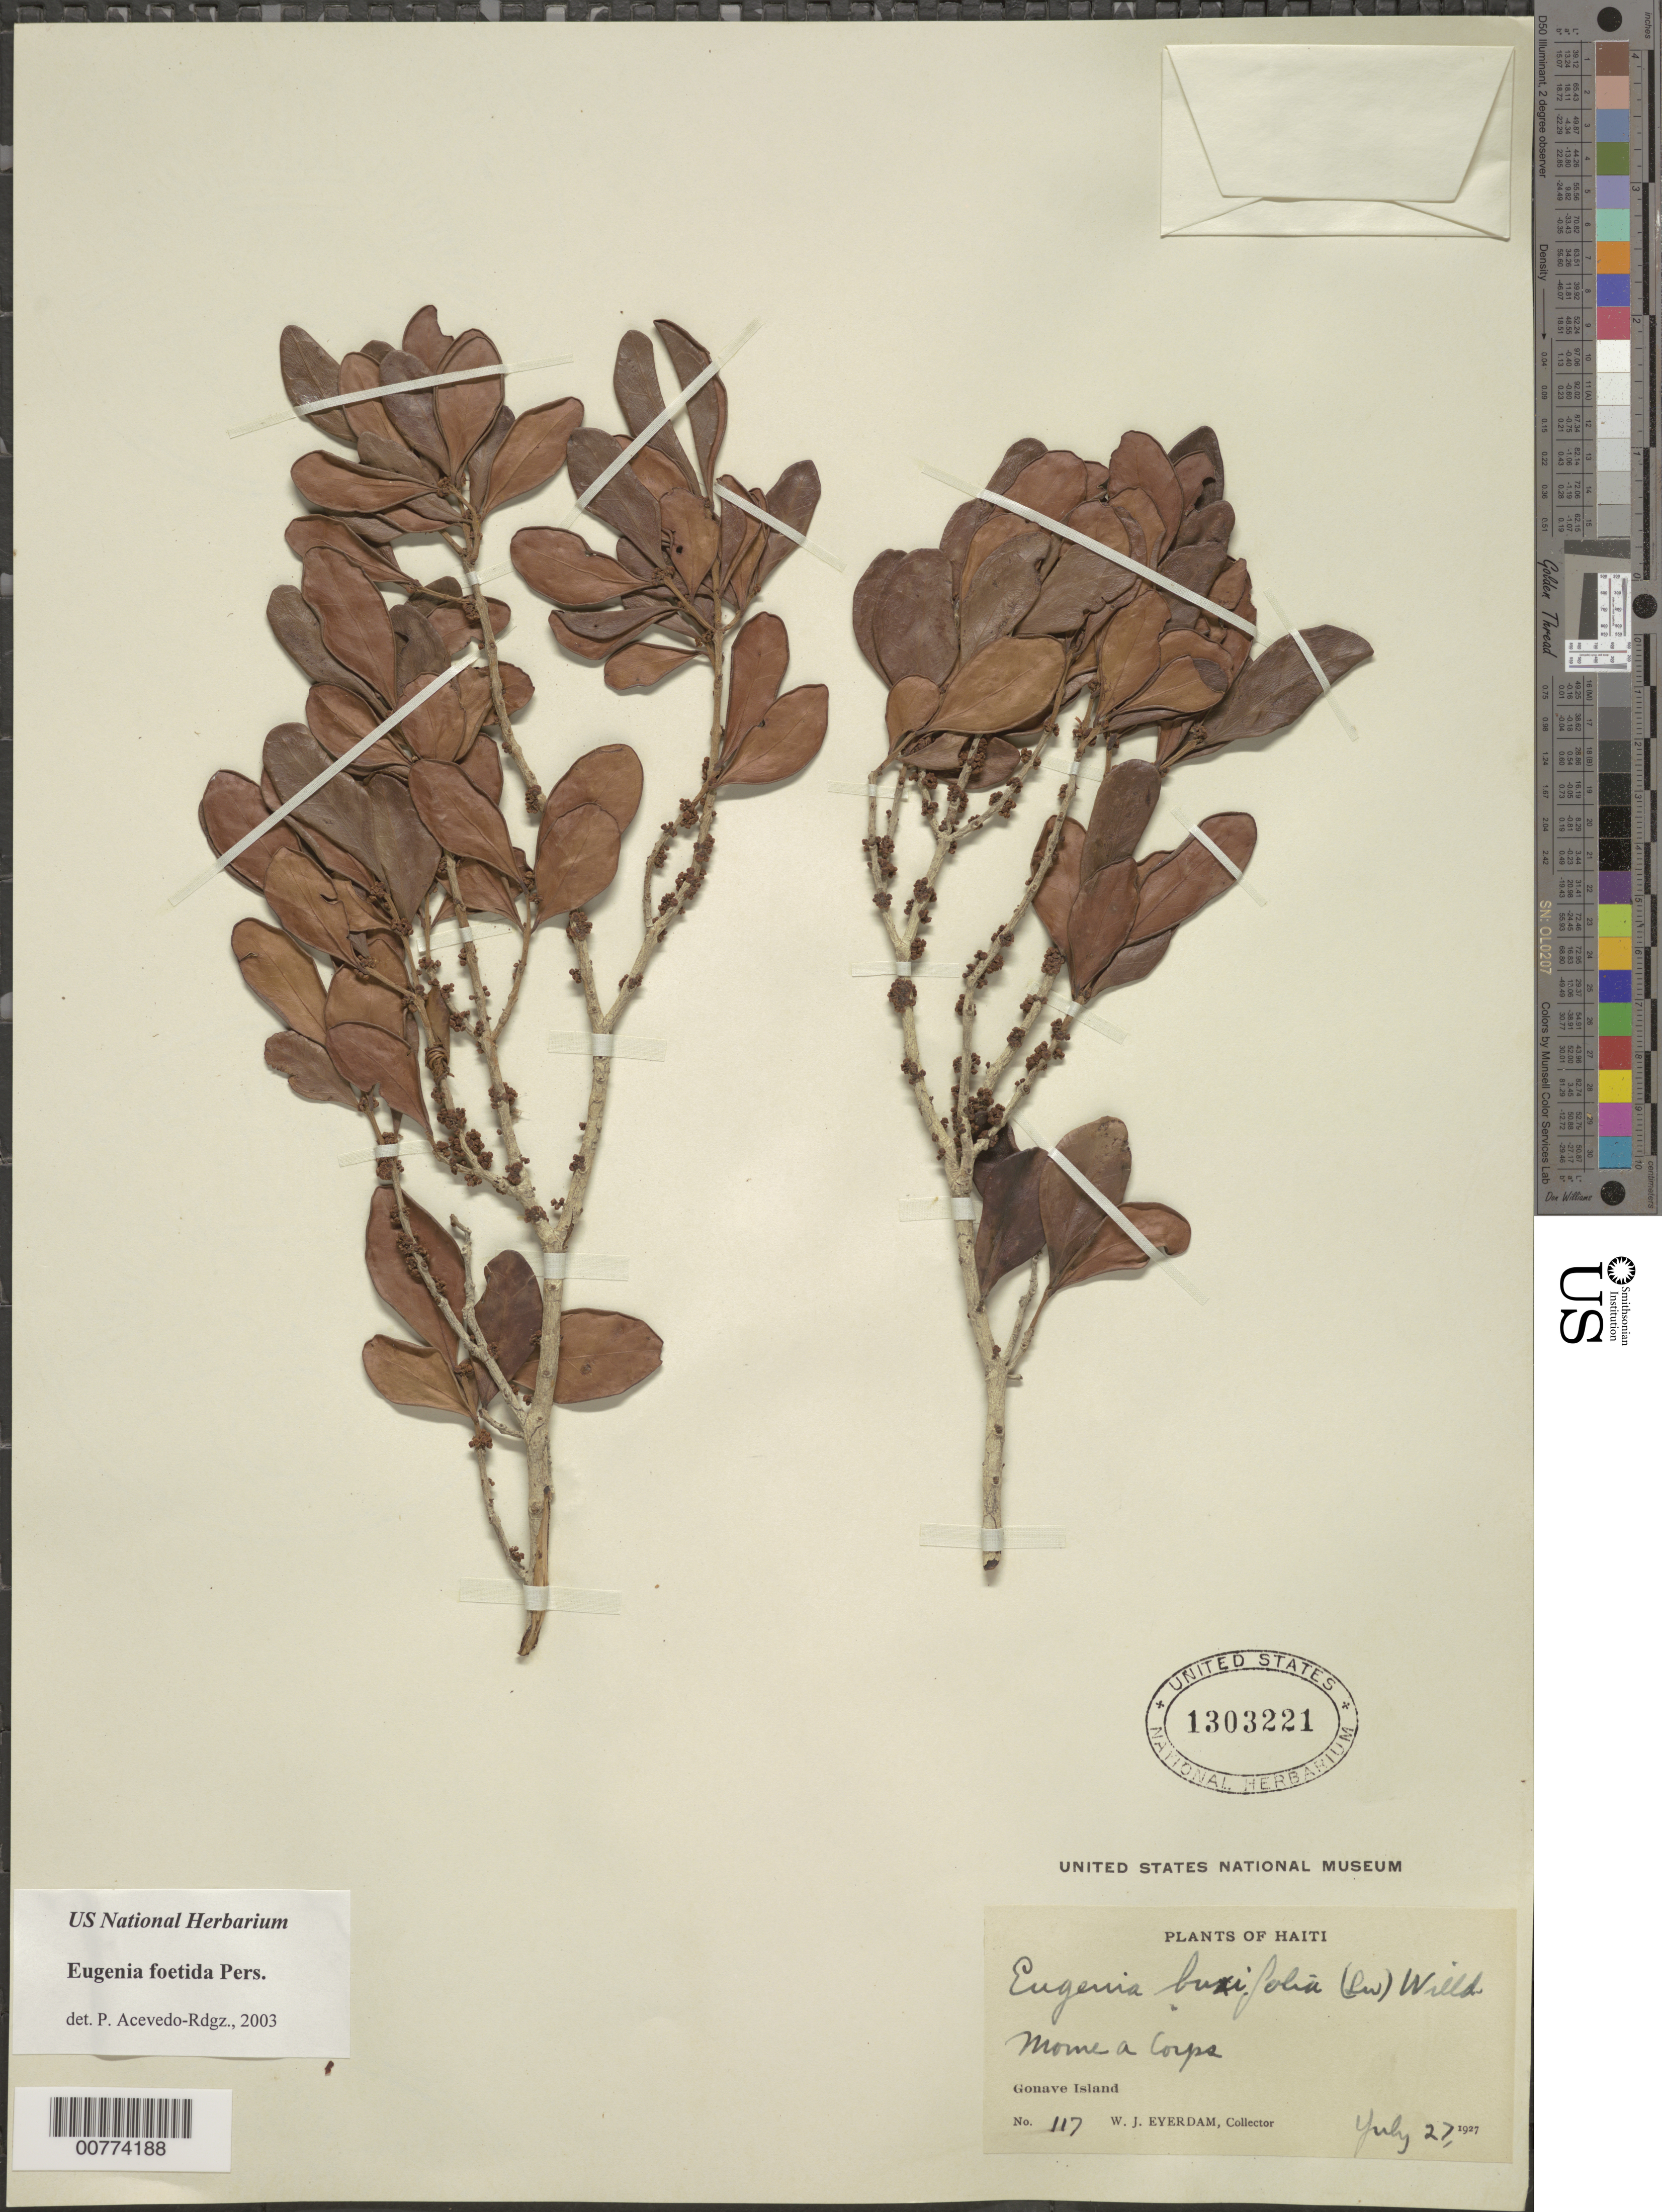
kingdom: Plantae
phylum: Tracheophyta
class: Magnoliopsida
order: Myrtales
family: Myrtaceae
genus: Eugenia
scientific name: Eugenia foetida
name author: Pers.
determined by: Acevedo-Rodríguez, P., (BOT), Smithsonian Institution - National Museum of Natural History (UNITED STATES)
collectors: W. J. Eyerdam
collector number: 117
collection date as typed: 27 Jul 1927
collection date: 1927-07-27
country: Haiti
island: Hispaniola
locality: Gonave Island, Morne a Corps.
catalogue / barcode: US 1303221